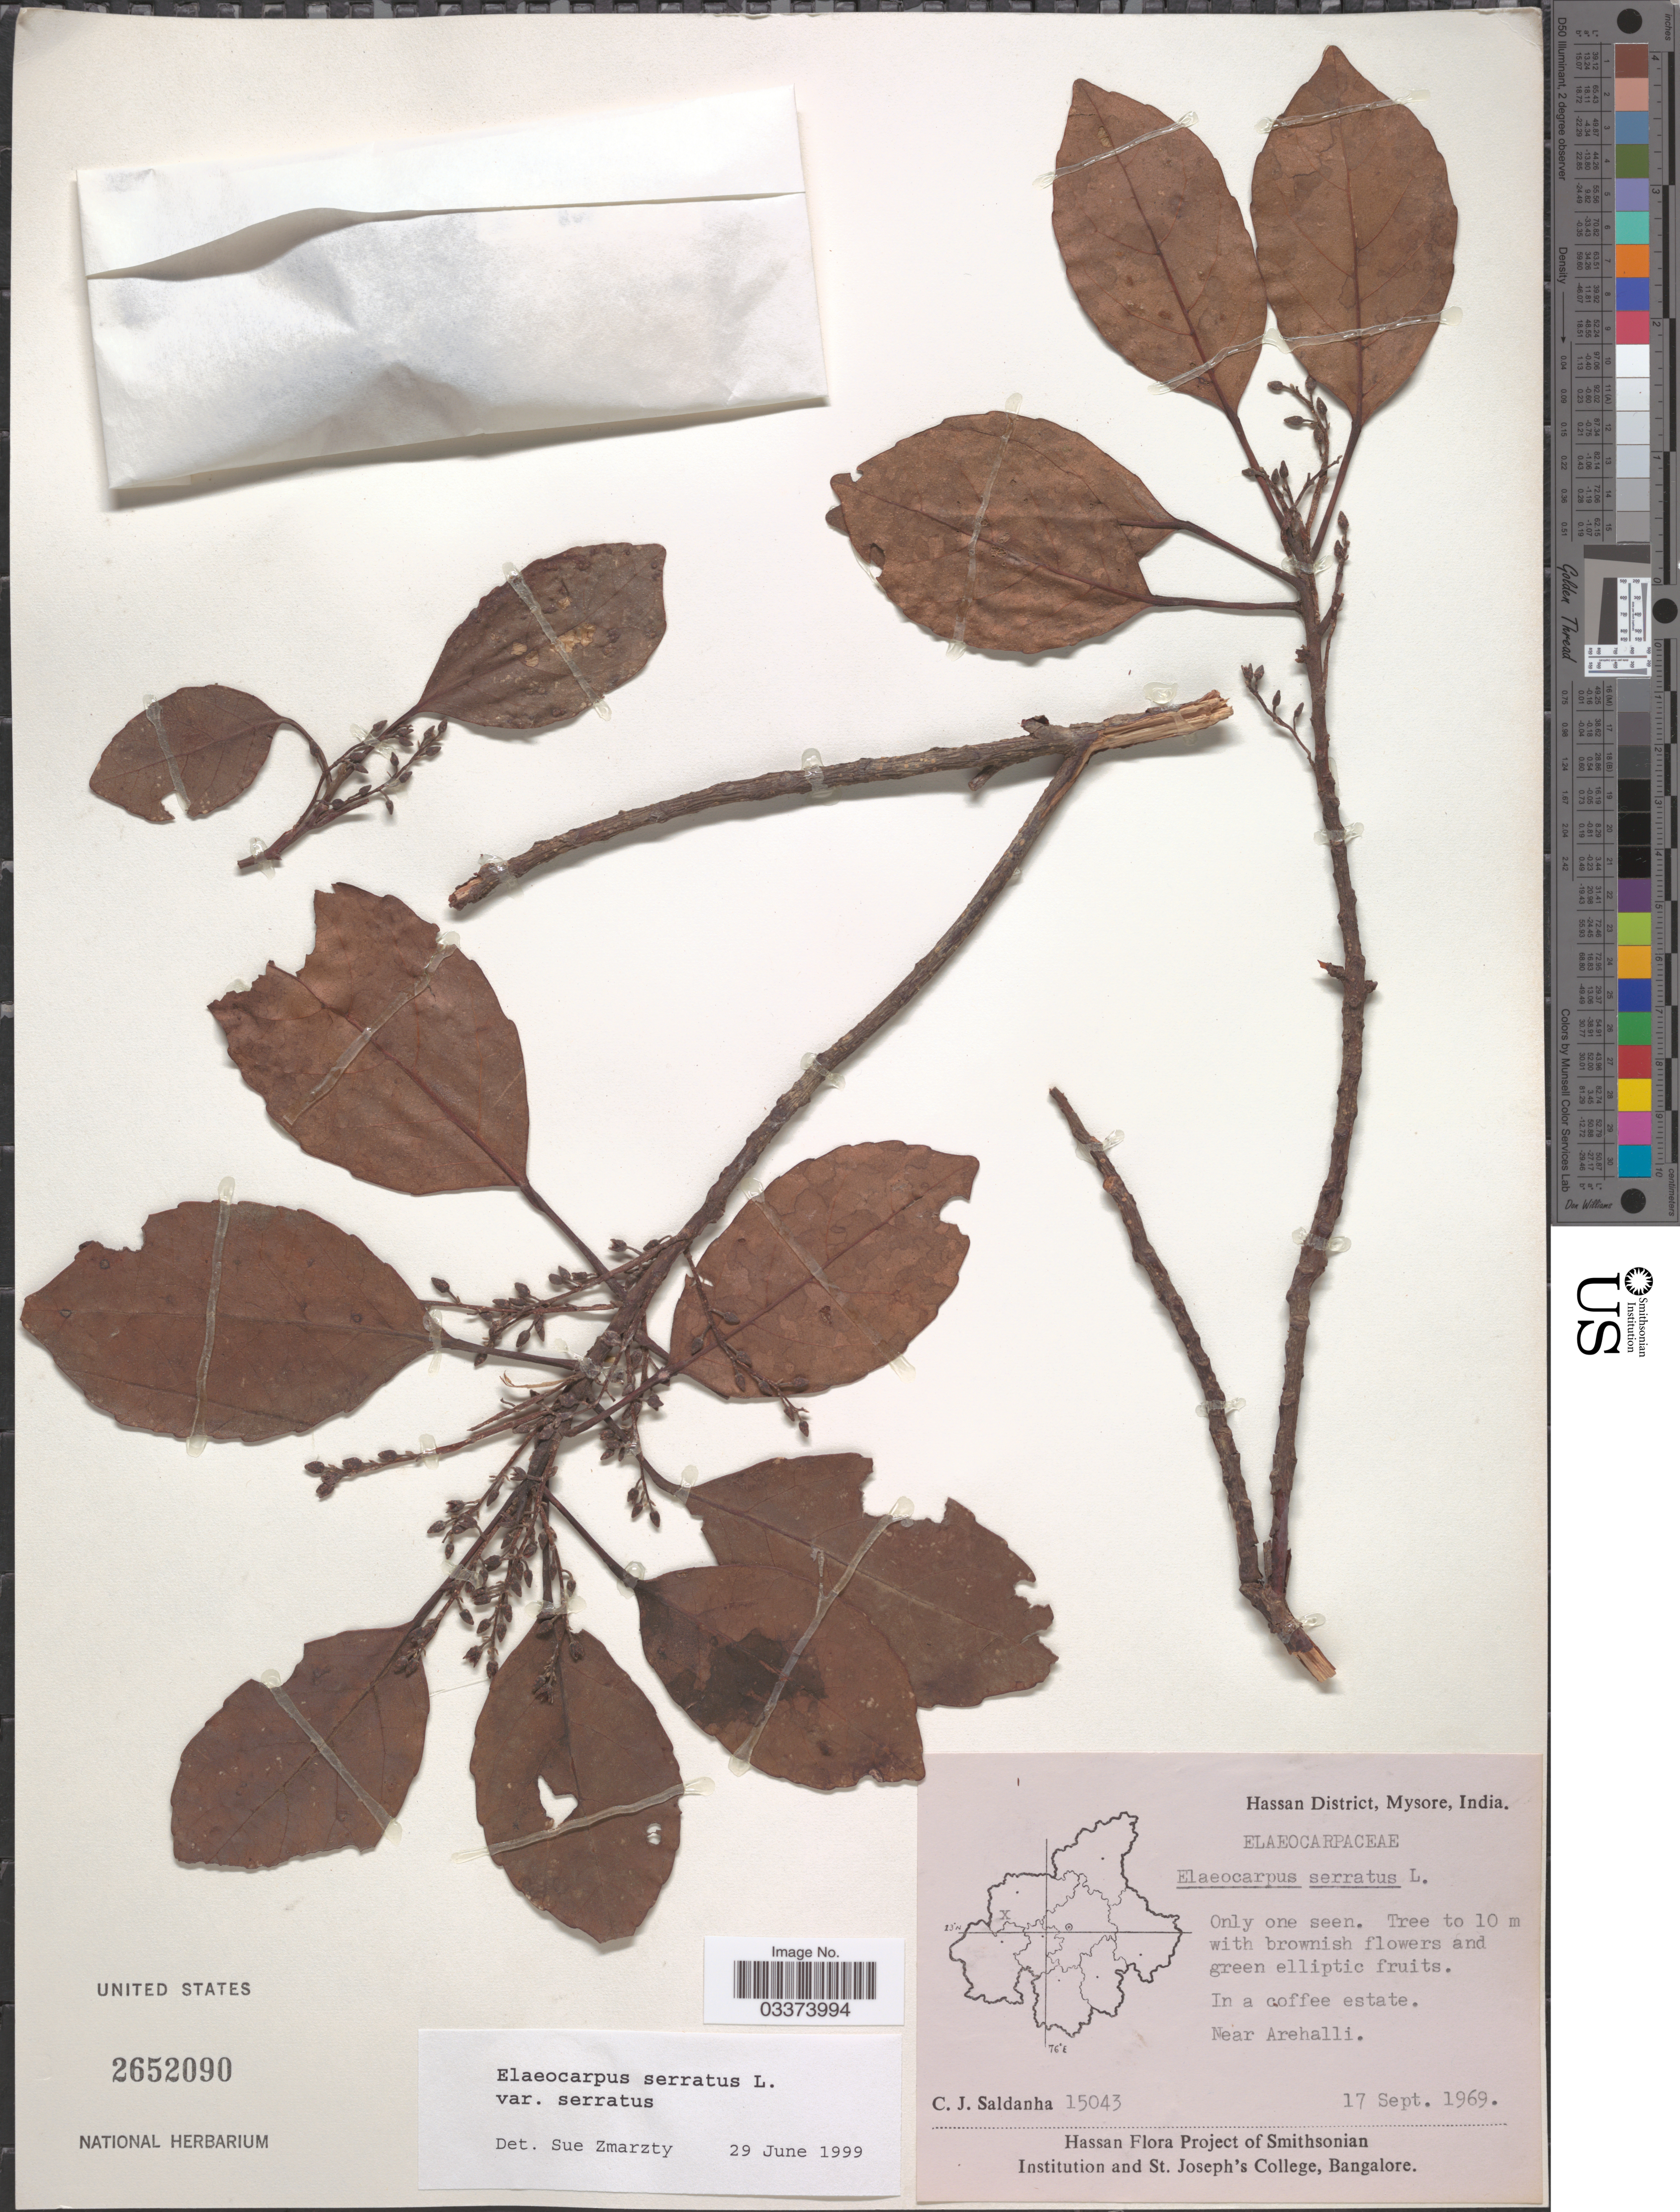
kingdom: Plantae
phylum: Tracheophyta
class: Magnoliopsida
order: Oxalidales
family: Elaeocarpaceae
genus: Elaeocarpus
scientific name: Elaeocarpus serratus var. serratus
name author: L.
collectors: C. J. Saldanha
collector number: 15043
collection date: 1969-09-17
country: India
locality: Hassan District, Mysore. Near Arehalli.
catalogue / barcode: US 2652090